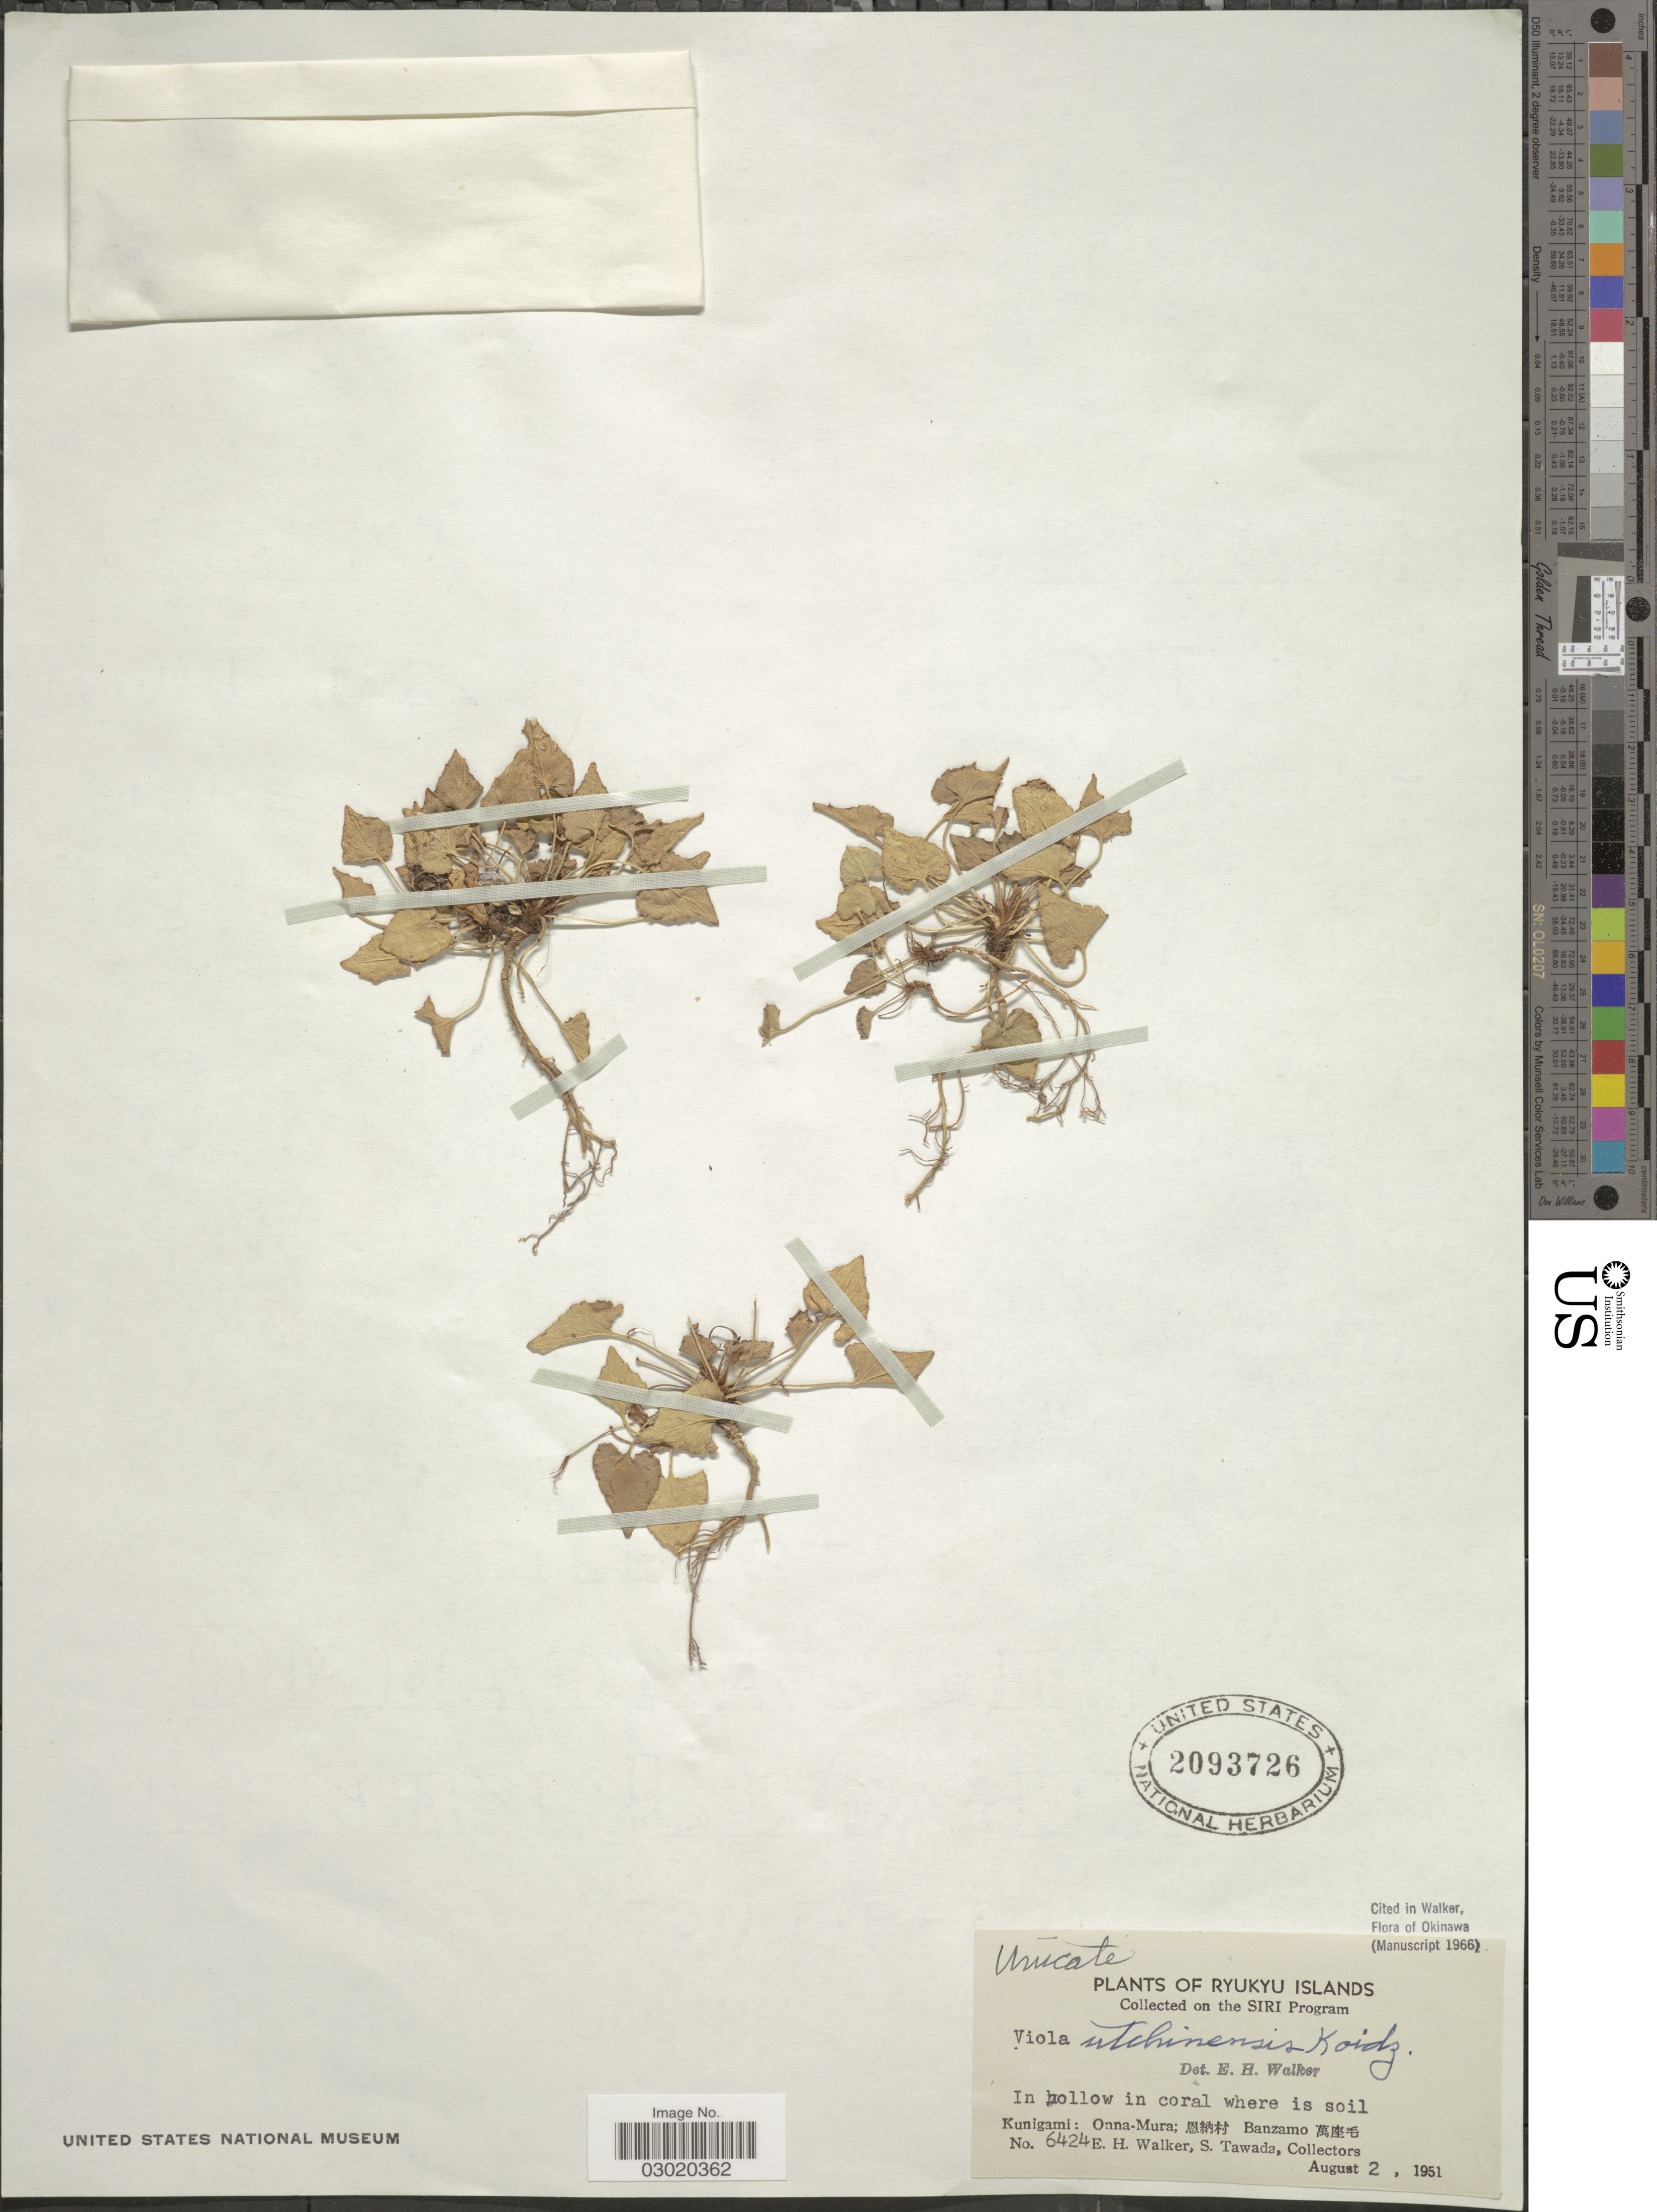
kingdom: Plantae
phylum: Tracheophyta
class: Magnoliopsida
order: Malpighiales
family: Violaceae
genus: Viola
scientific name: Viola utchinensis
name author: Koidz.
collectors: E. H. Walker & S. Tawada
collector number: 6424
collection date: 1951-08-02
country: Japan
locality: Ryukyu Islands. Kunigami: Onna-Mura; Banzamo.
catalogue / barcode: US 2093726